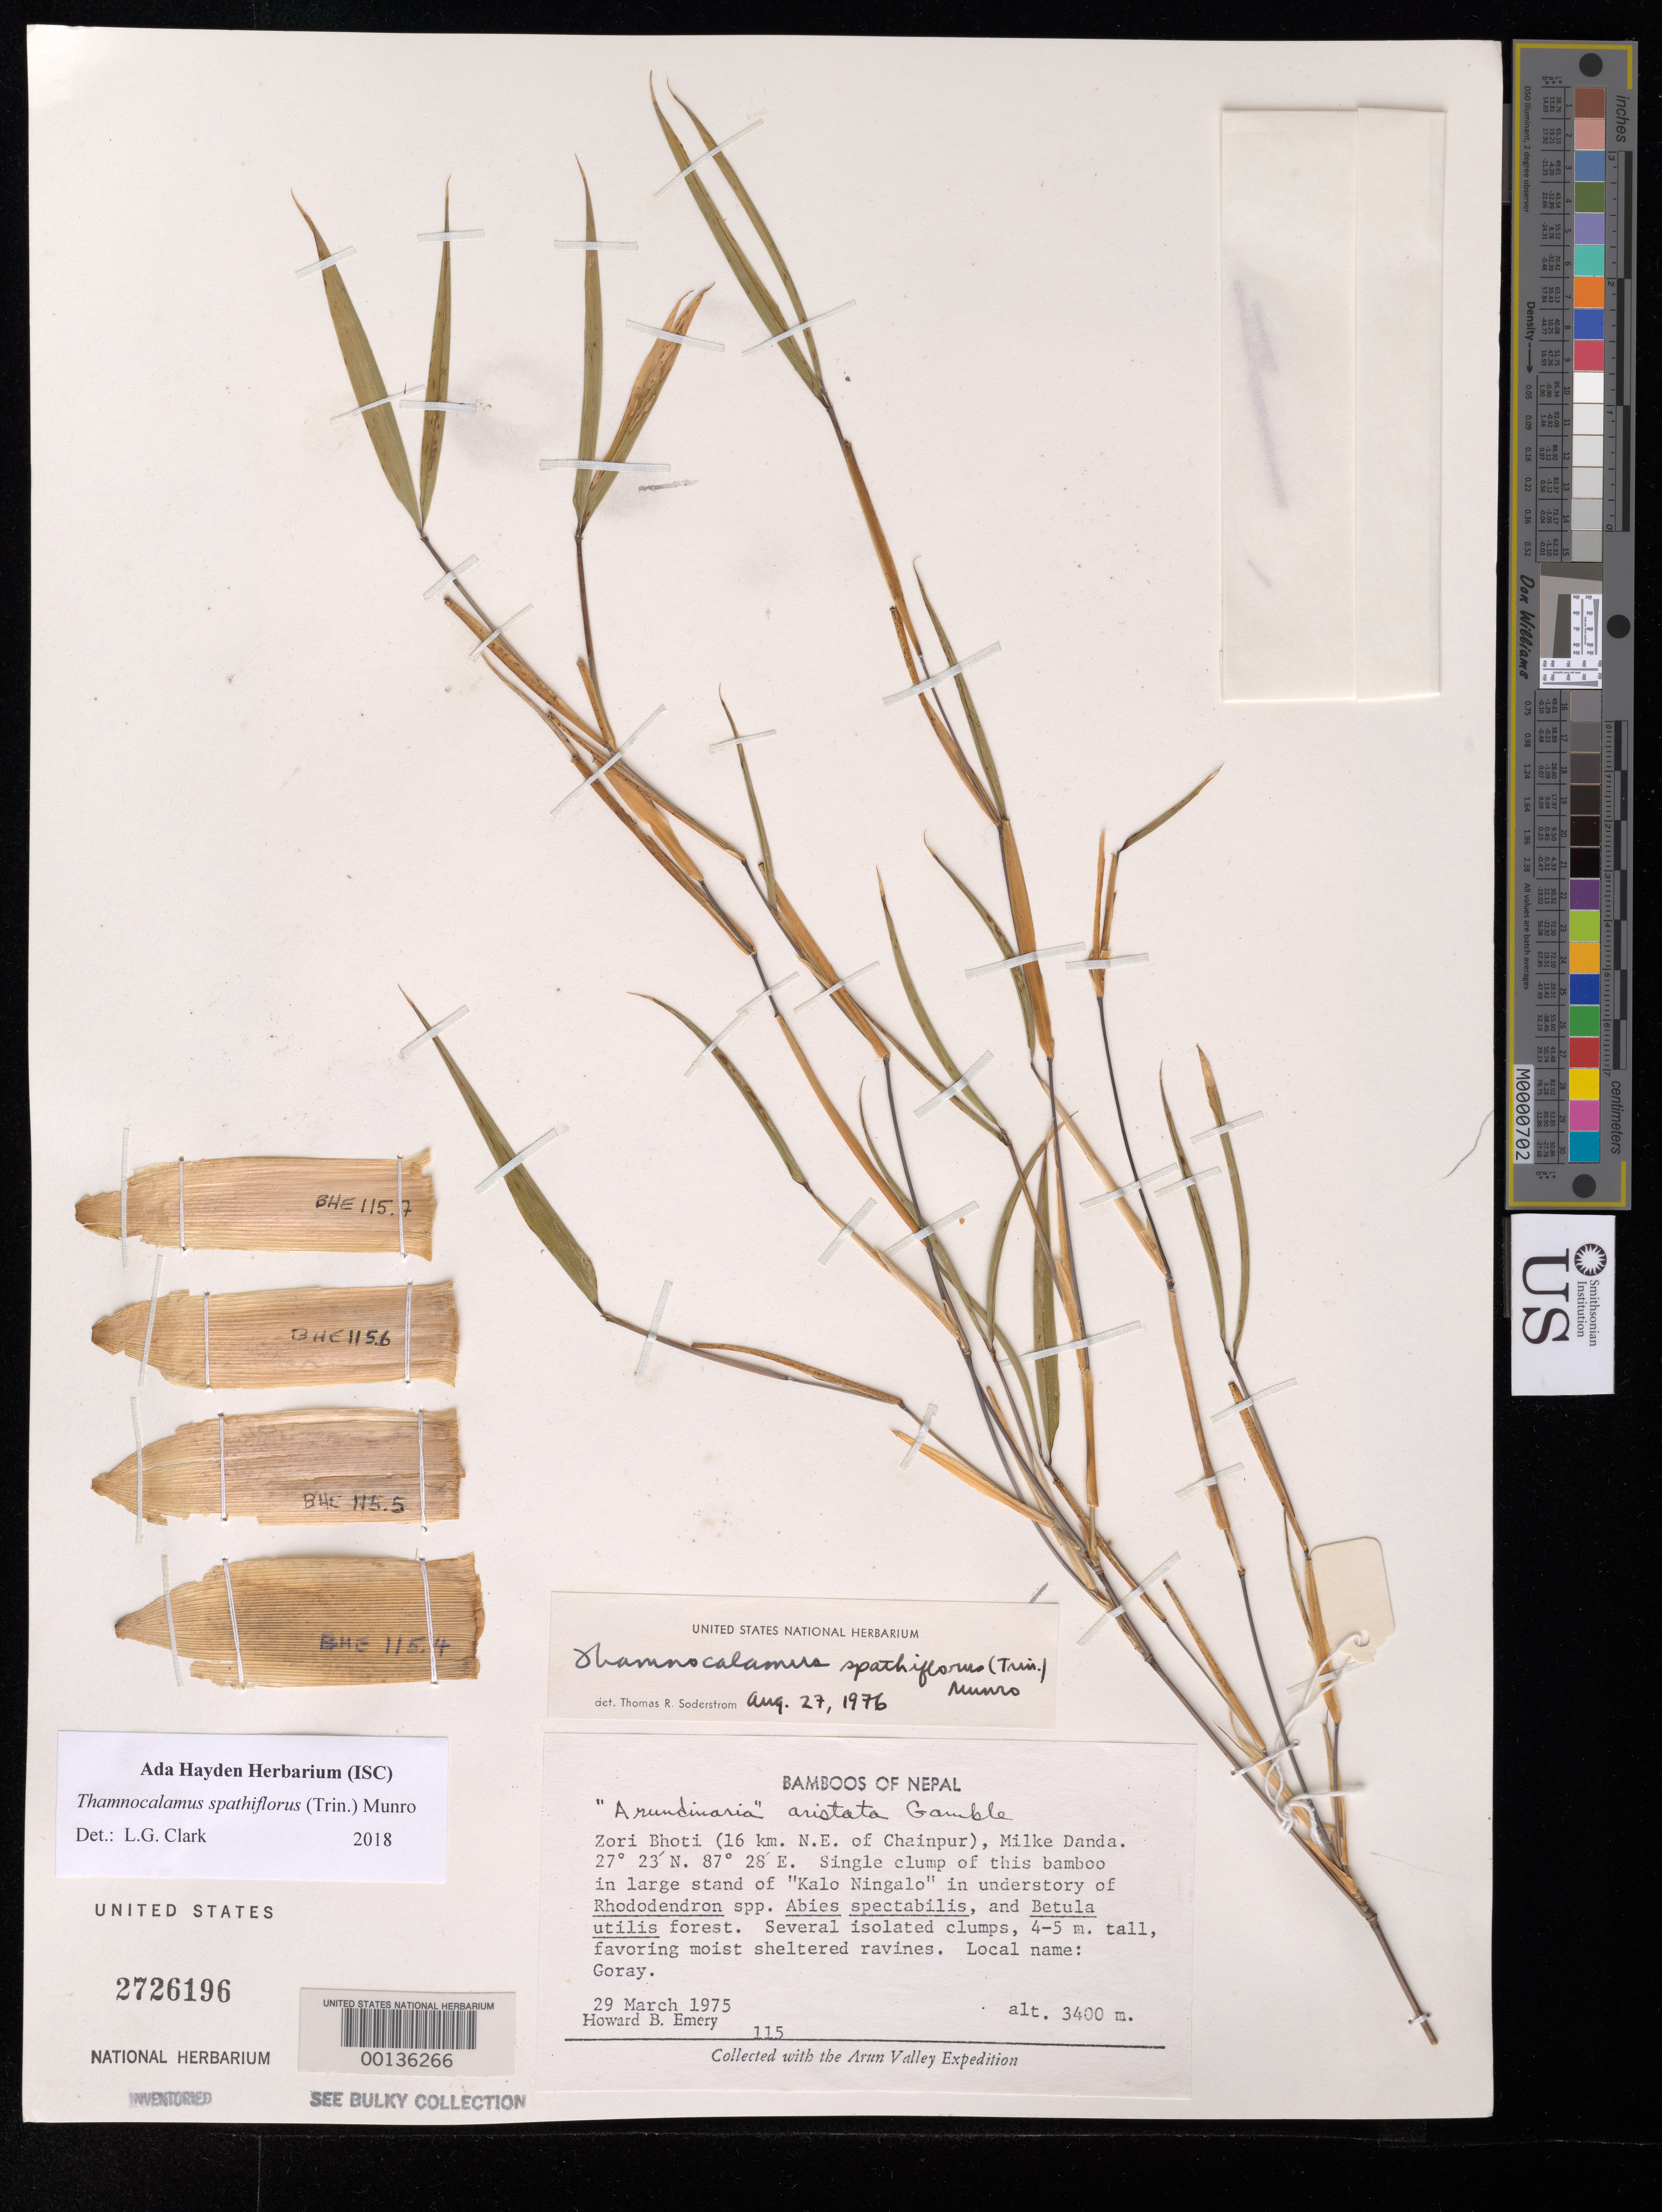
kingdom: Plantae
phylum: Tracheophyta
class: Liliopsida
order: Poales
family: Poaceae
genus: Thamnocalamus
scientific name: Thamnocalamus spathiflorus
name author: (Trin.) Munro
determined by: Clark, L. G.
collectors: H. B. Emery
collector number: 115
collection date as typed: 29 Mar 1975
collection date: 1975-03-29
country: Nepal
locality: Zori bhoti, milke danda, lat 27 23'n: long 87 28'e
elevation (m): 3400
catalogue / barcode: US 2726196